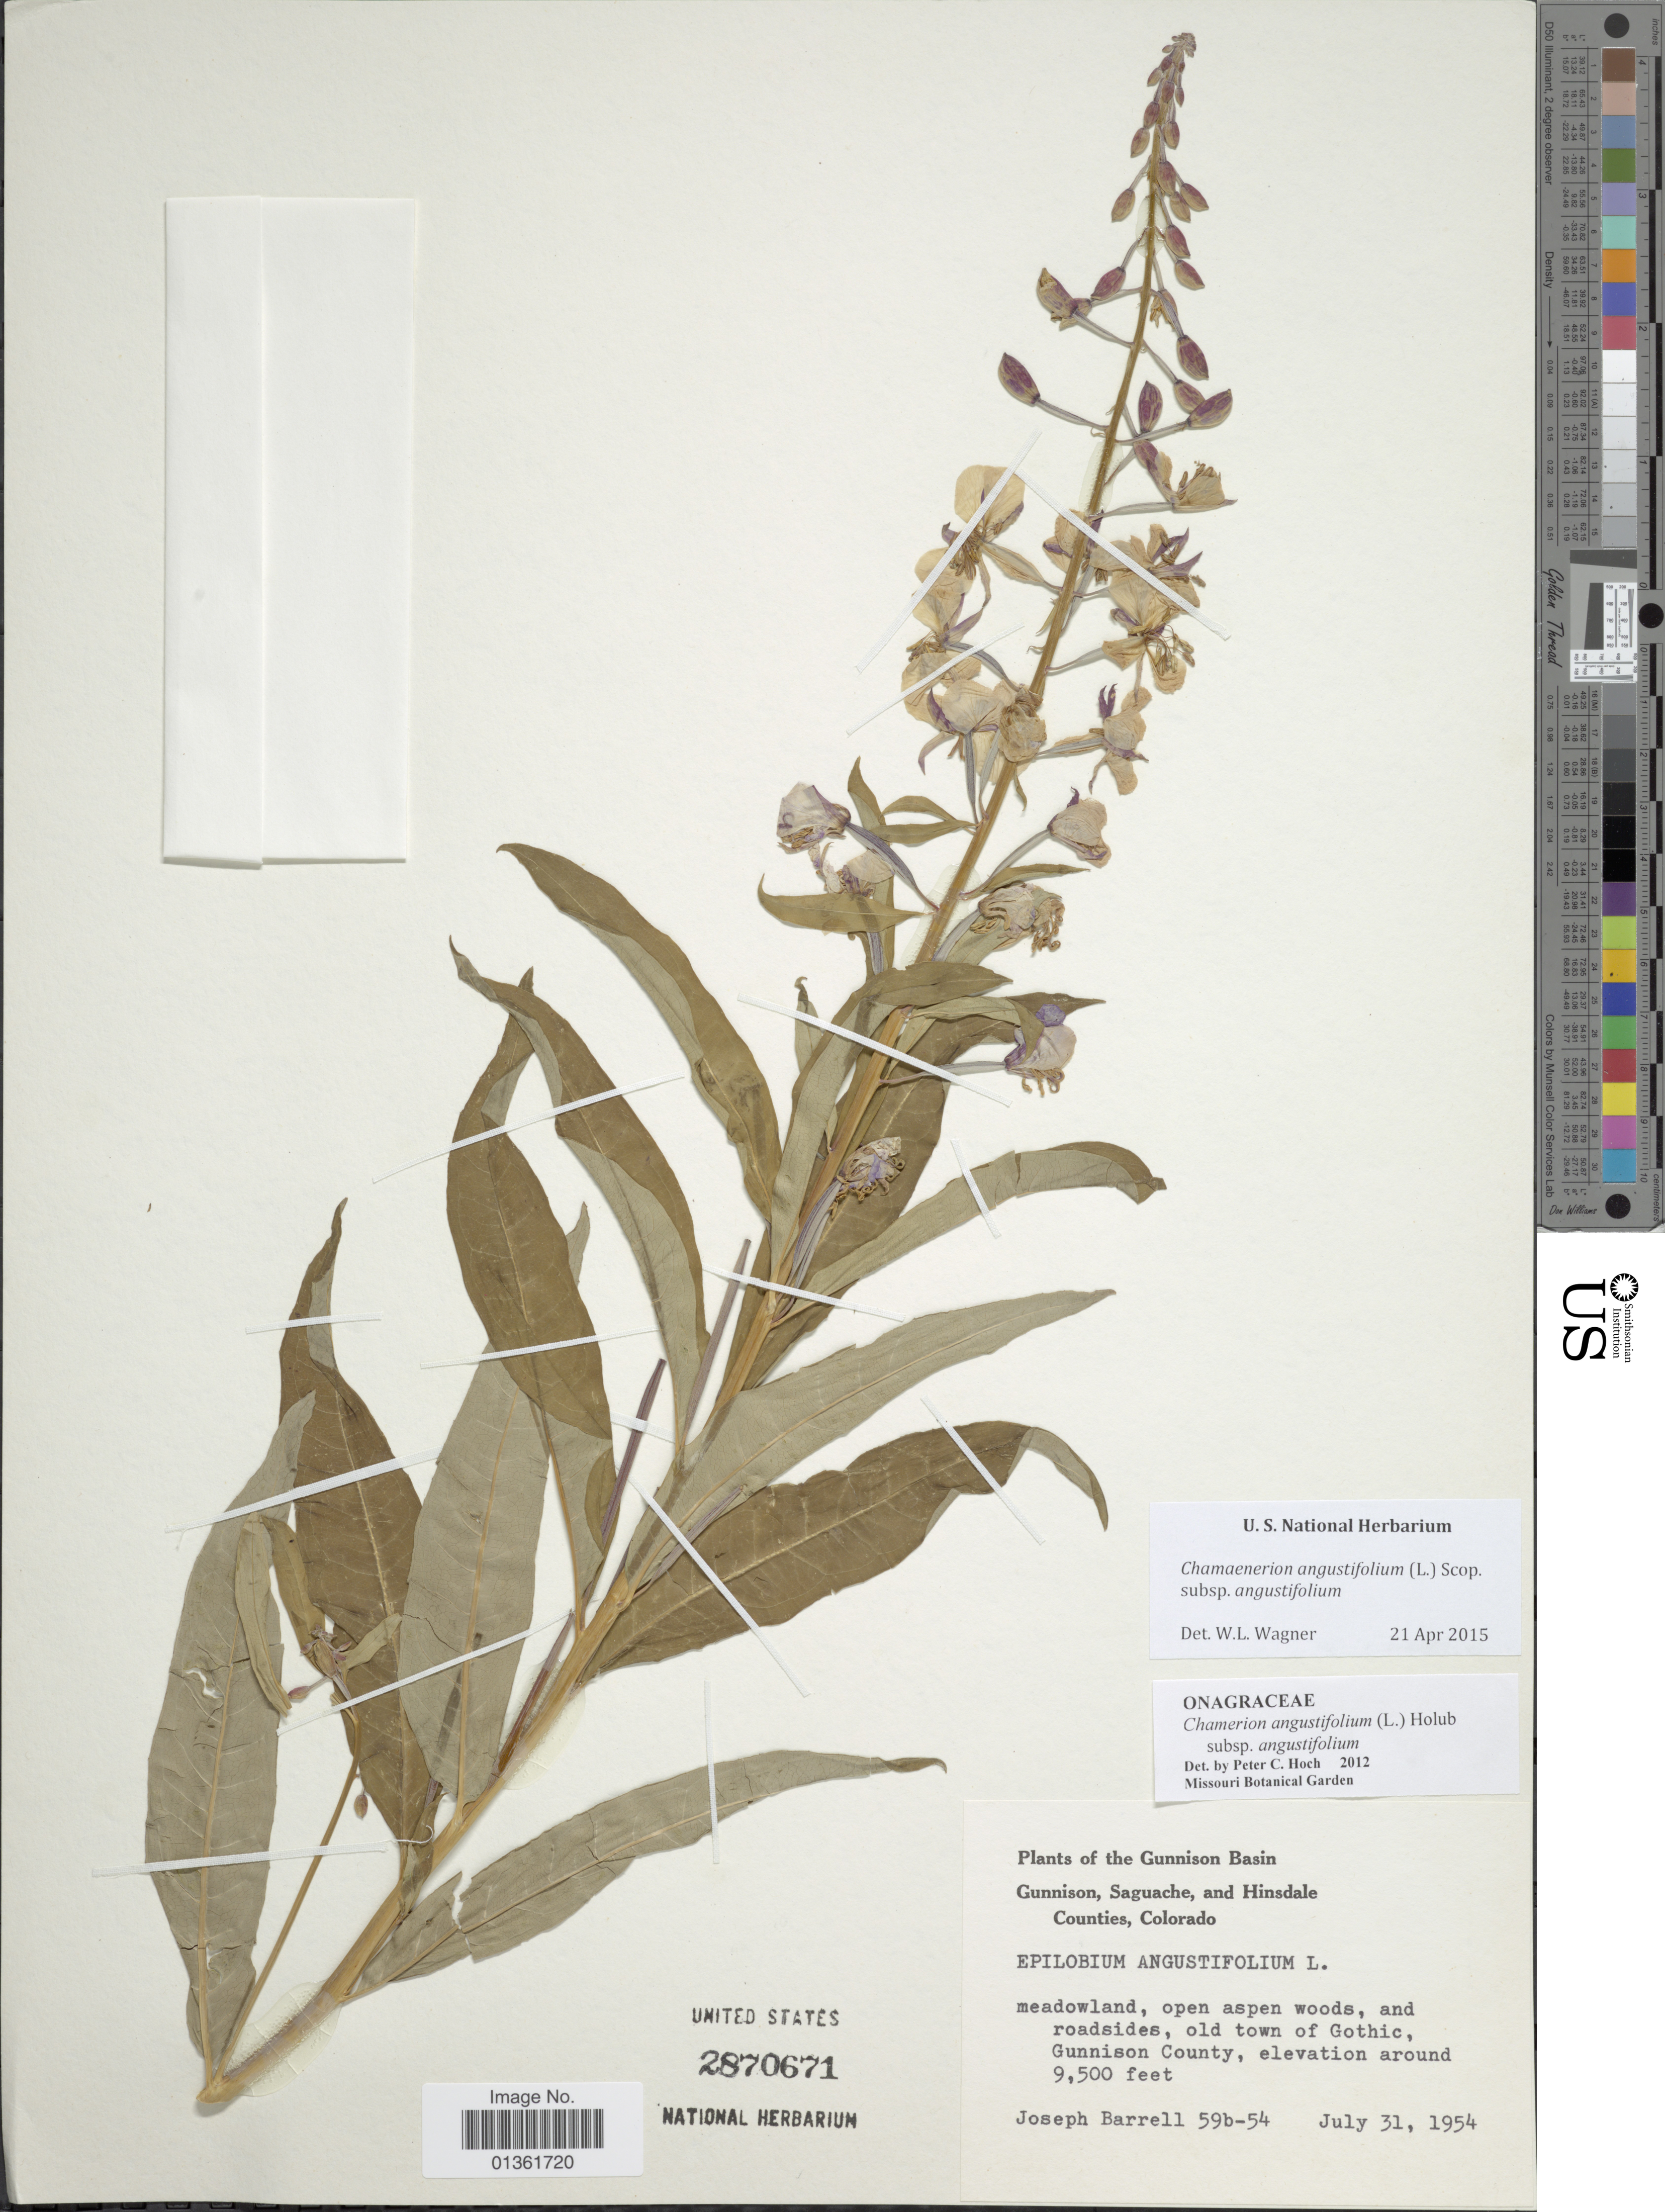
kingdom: Plantae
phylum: Tracheophyta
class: Magnoliopsida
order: Myrtales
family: Onagraceae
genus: Chamaenerion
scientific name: Chamaenerion angustifolium subsp. angustifolium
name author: (L.) Scop.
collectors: J. Barrell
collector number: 59b-54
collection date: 1954-07-31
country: United States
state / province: Colorado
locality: Gunnison Basin. Saguache and Hinsdale Counties. Old town of Gothic.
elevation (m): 2896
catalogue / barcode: US 2870671